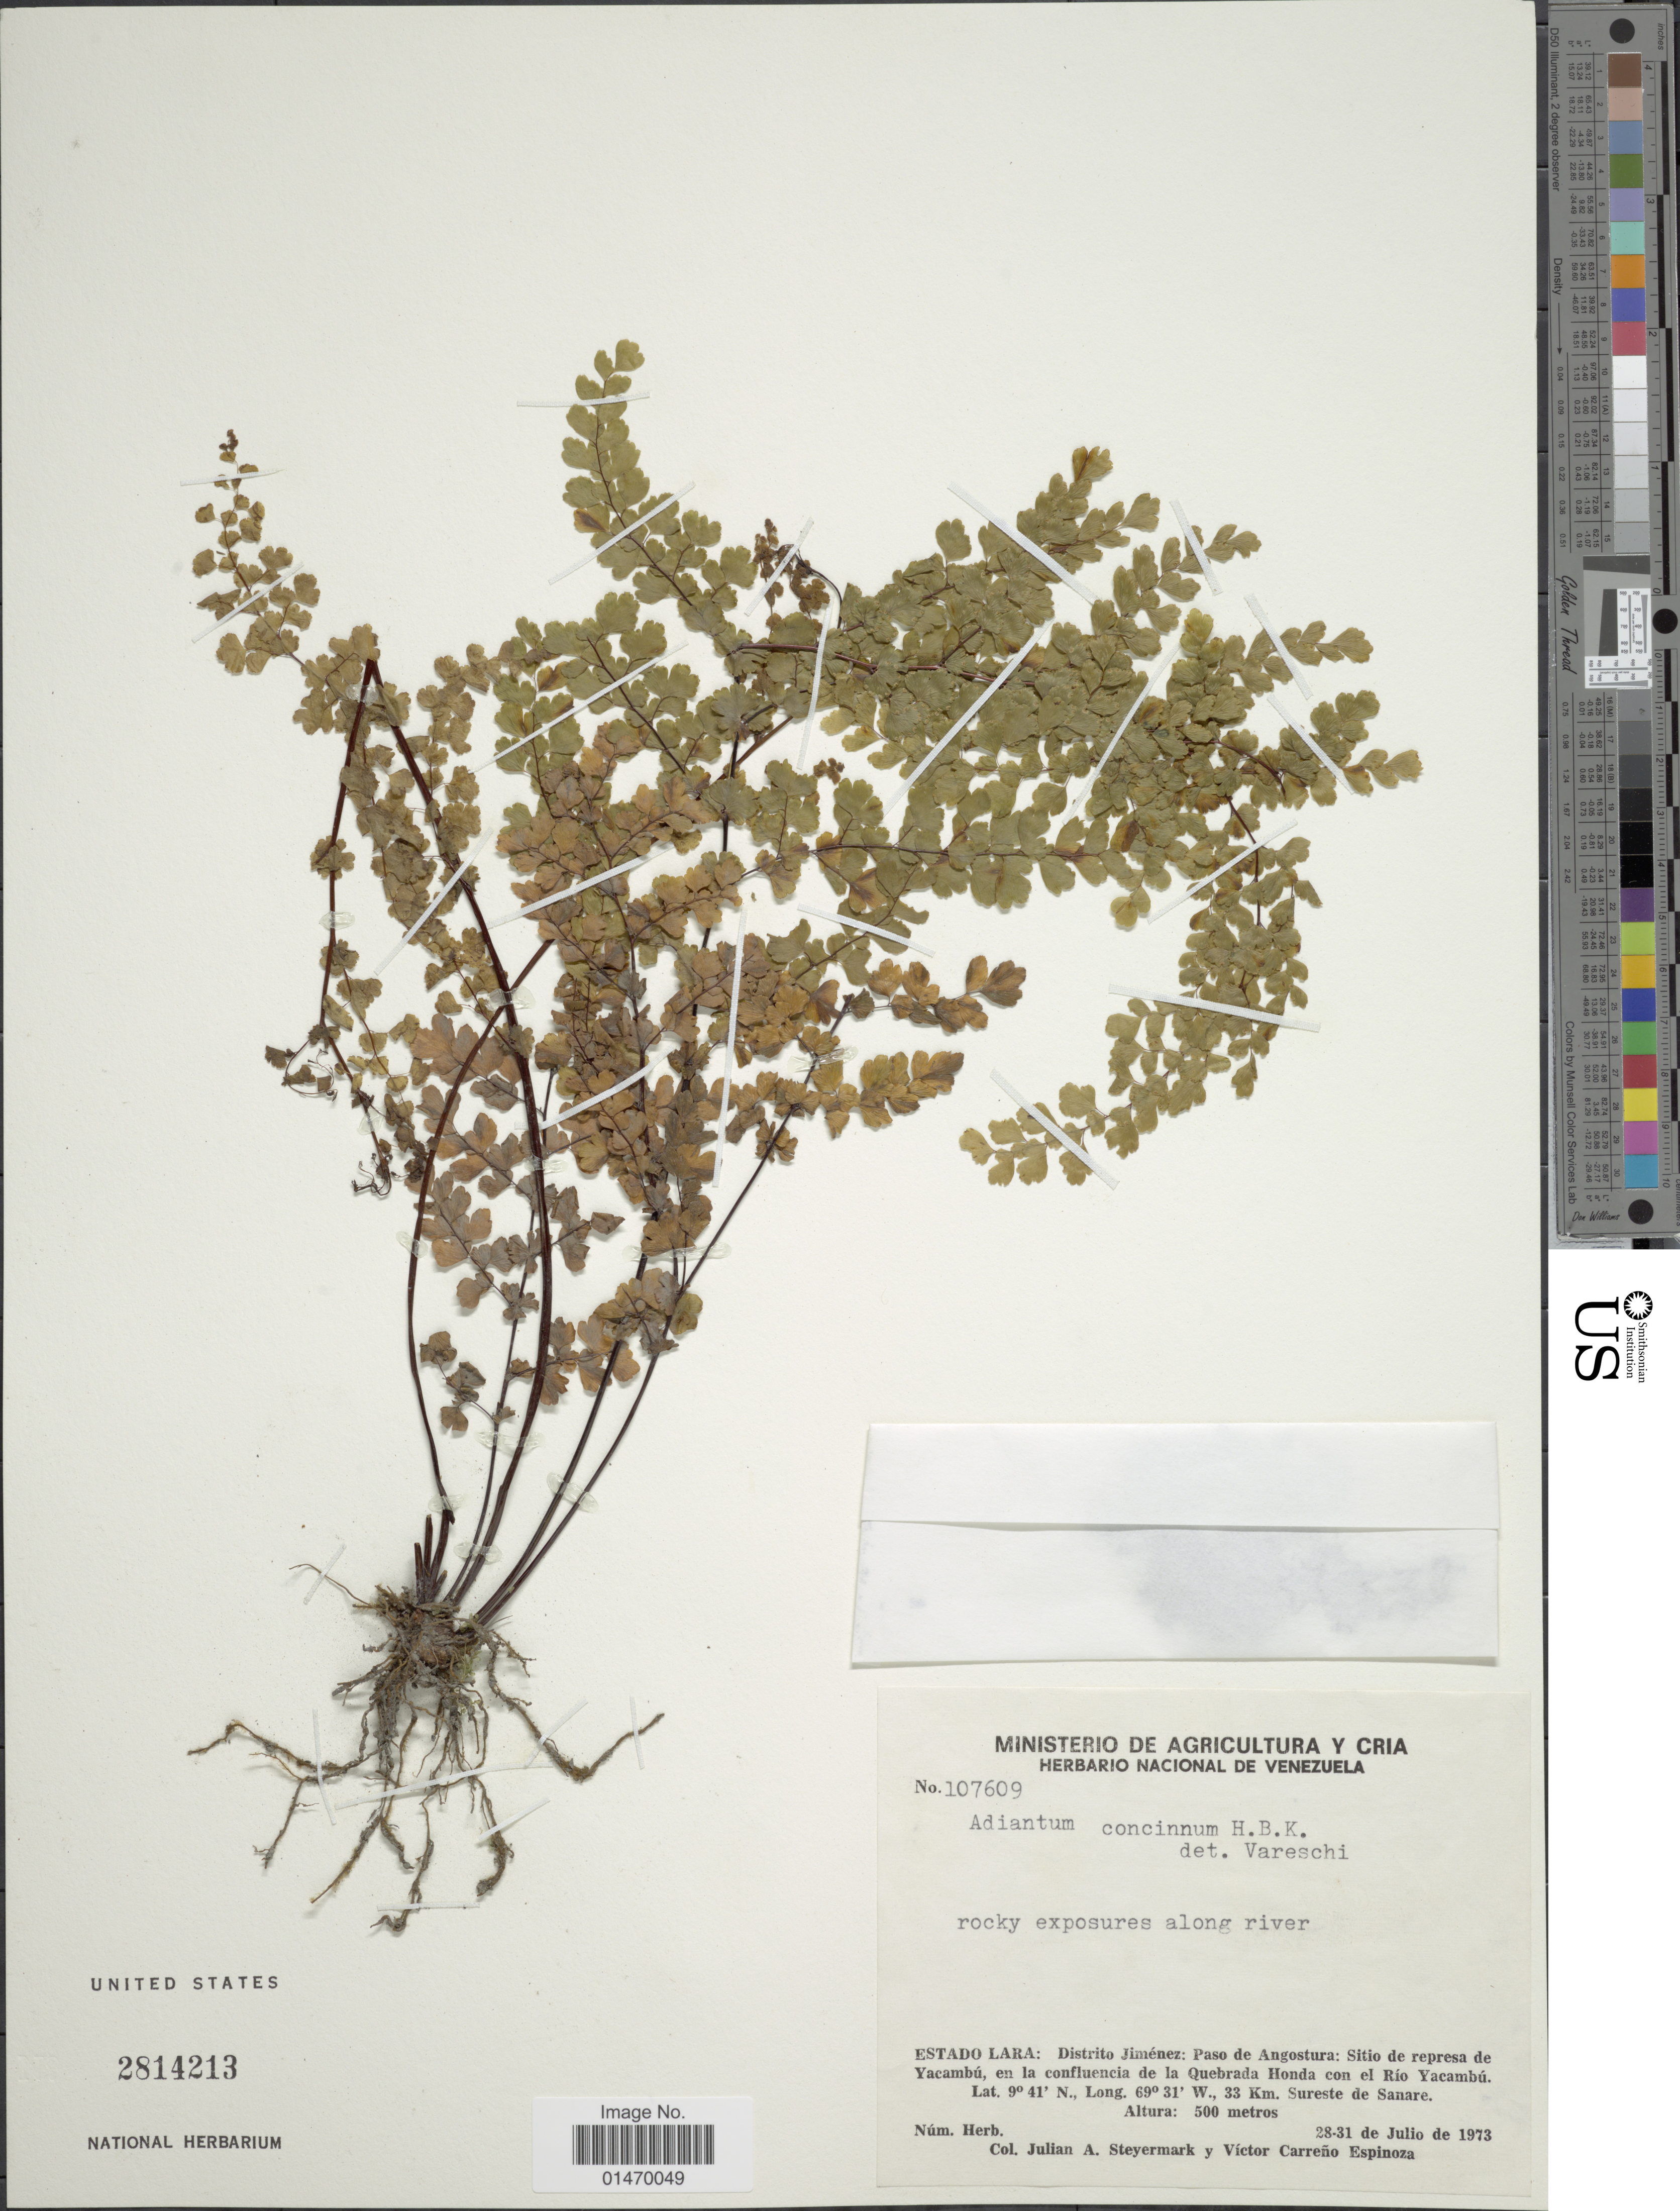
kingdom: Plantae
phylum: Tracheophyta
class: Polypodiopsida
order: Polypodiales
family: Pteridaceae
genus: Adiantum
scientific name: Adiantum concinnum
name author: Humb. & Bonpl. ex Willd.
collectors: J. Steyermark & V. Carreño E.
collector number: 107609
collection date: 1973-07-28/1973-07-31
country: Venezuela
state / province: Lara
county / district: Jiménez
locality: Distrito Jimenez: Paso de Angostura: Sitio de represa de Yacambu, en la confluencia de la Quebrada Honda con el Rio Yacambu. 33 km Sureste de Sanare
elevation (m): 500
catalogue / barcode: US 2814213